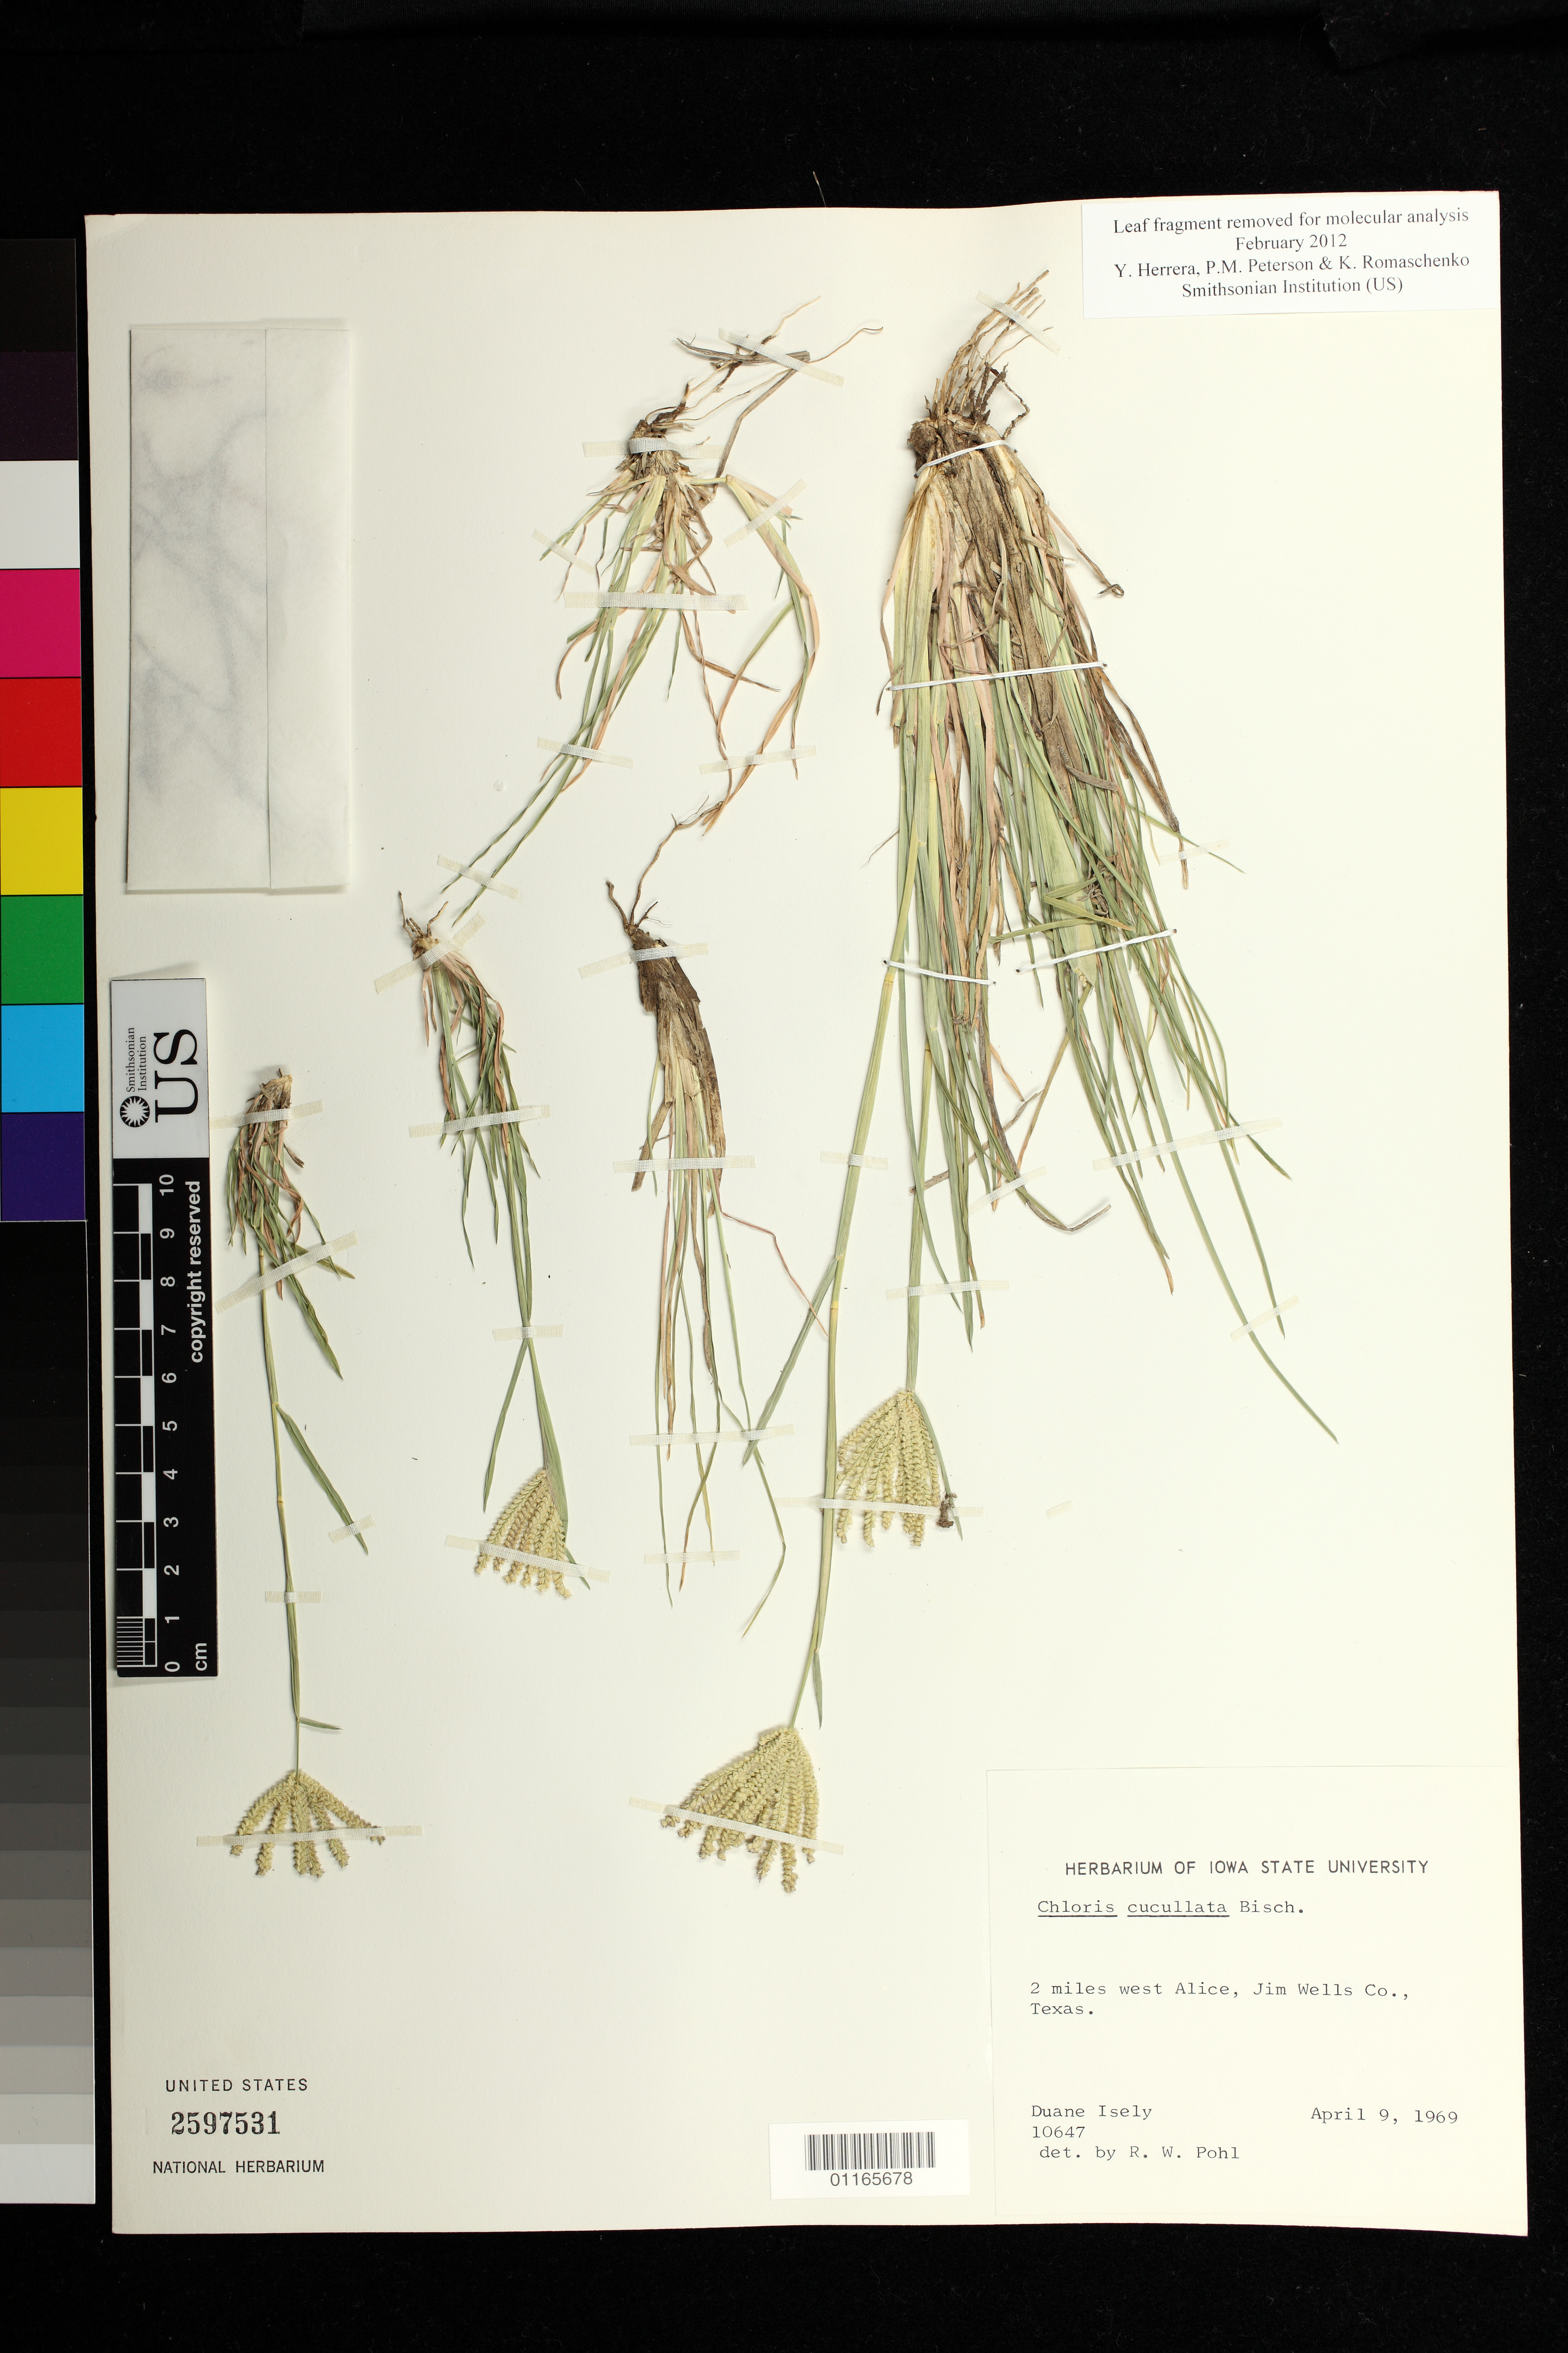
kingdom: Plantae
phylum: Tracheophyta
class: Liliopsida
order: Poales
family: Poaceae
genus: Chloris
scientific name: Chloris cucullata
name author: Bischoff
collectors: D. Isely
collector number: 10647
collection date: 1969-04-09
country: United States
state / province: Texas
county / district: Jim Wells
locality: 2 miles west Alice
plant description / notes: Leaf fragment removed for molecular analysis February 2012 Y. Herrera, P.M. Peterson & K. Romaschenko Smithsonian Institution (US)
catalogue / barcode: US 2597531